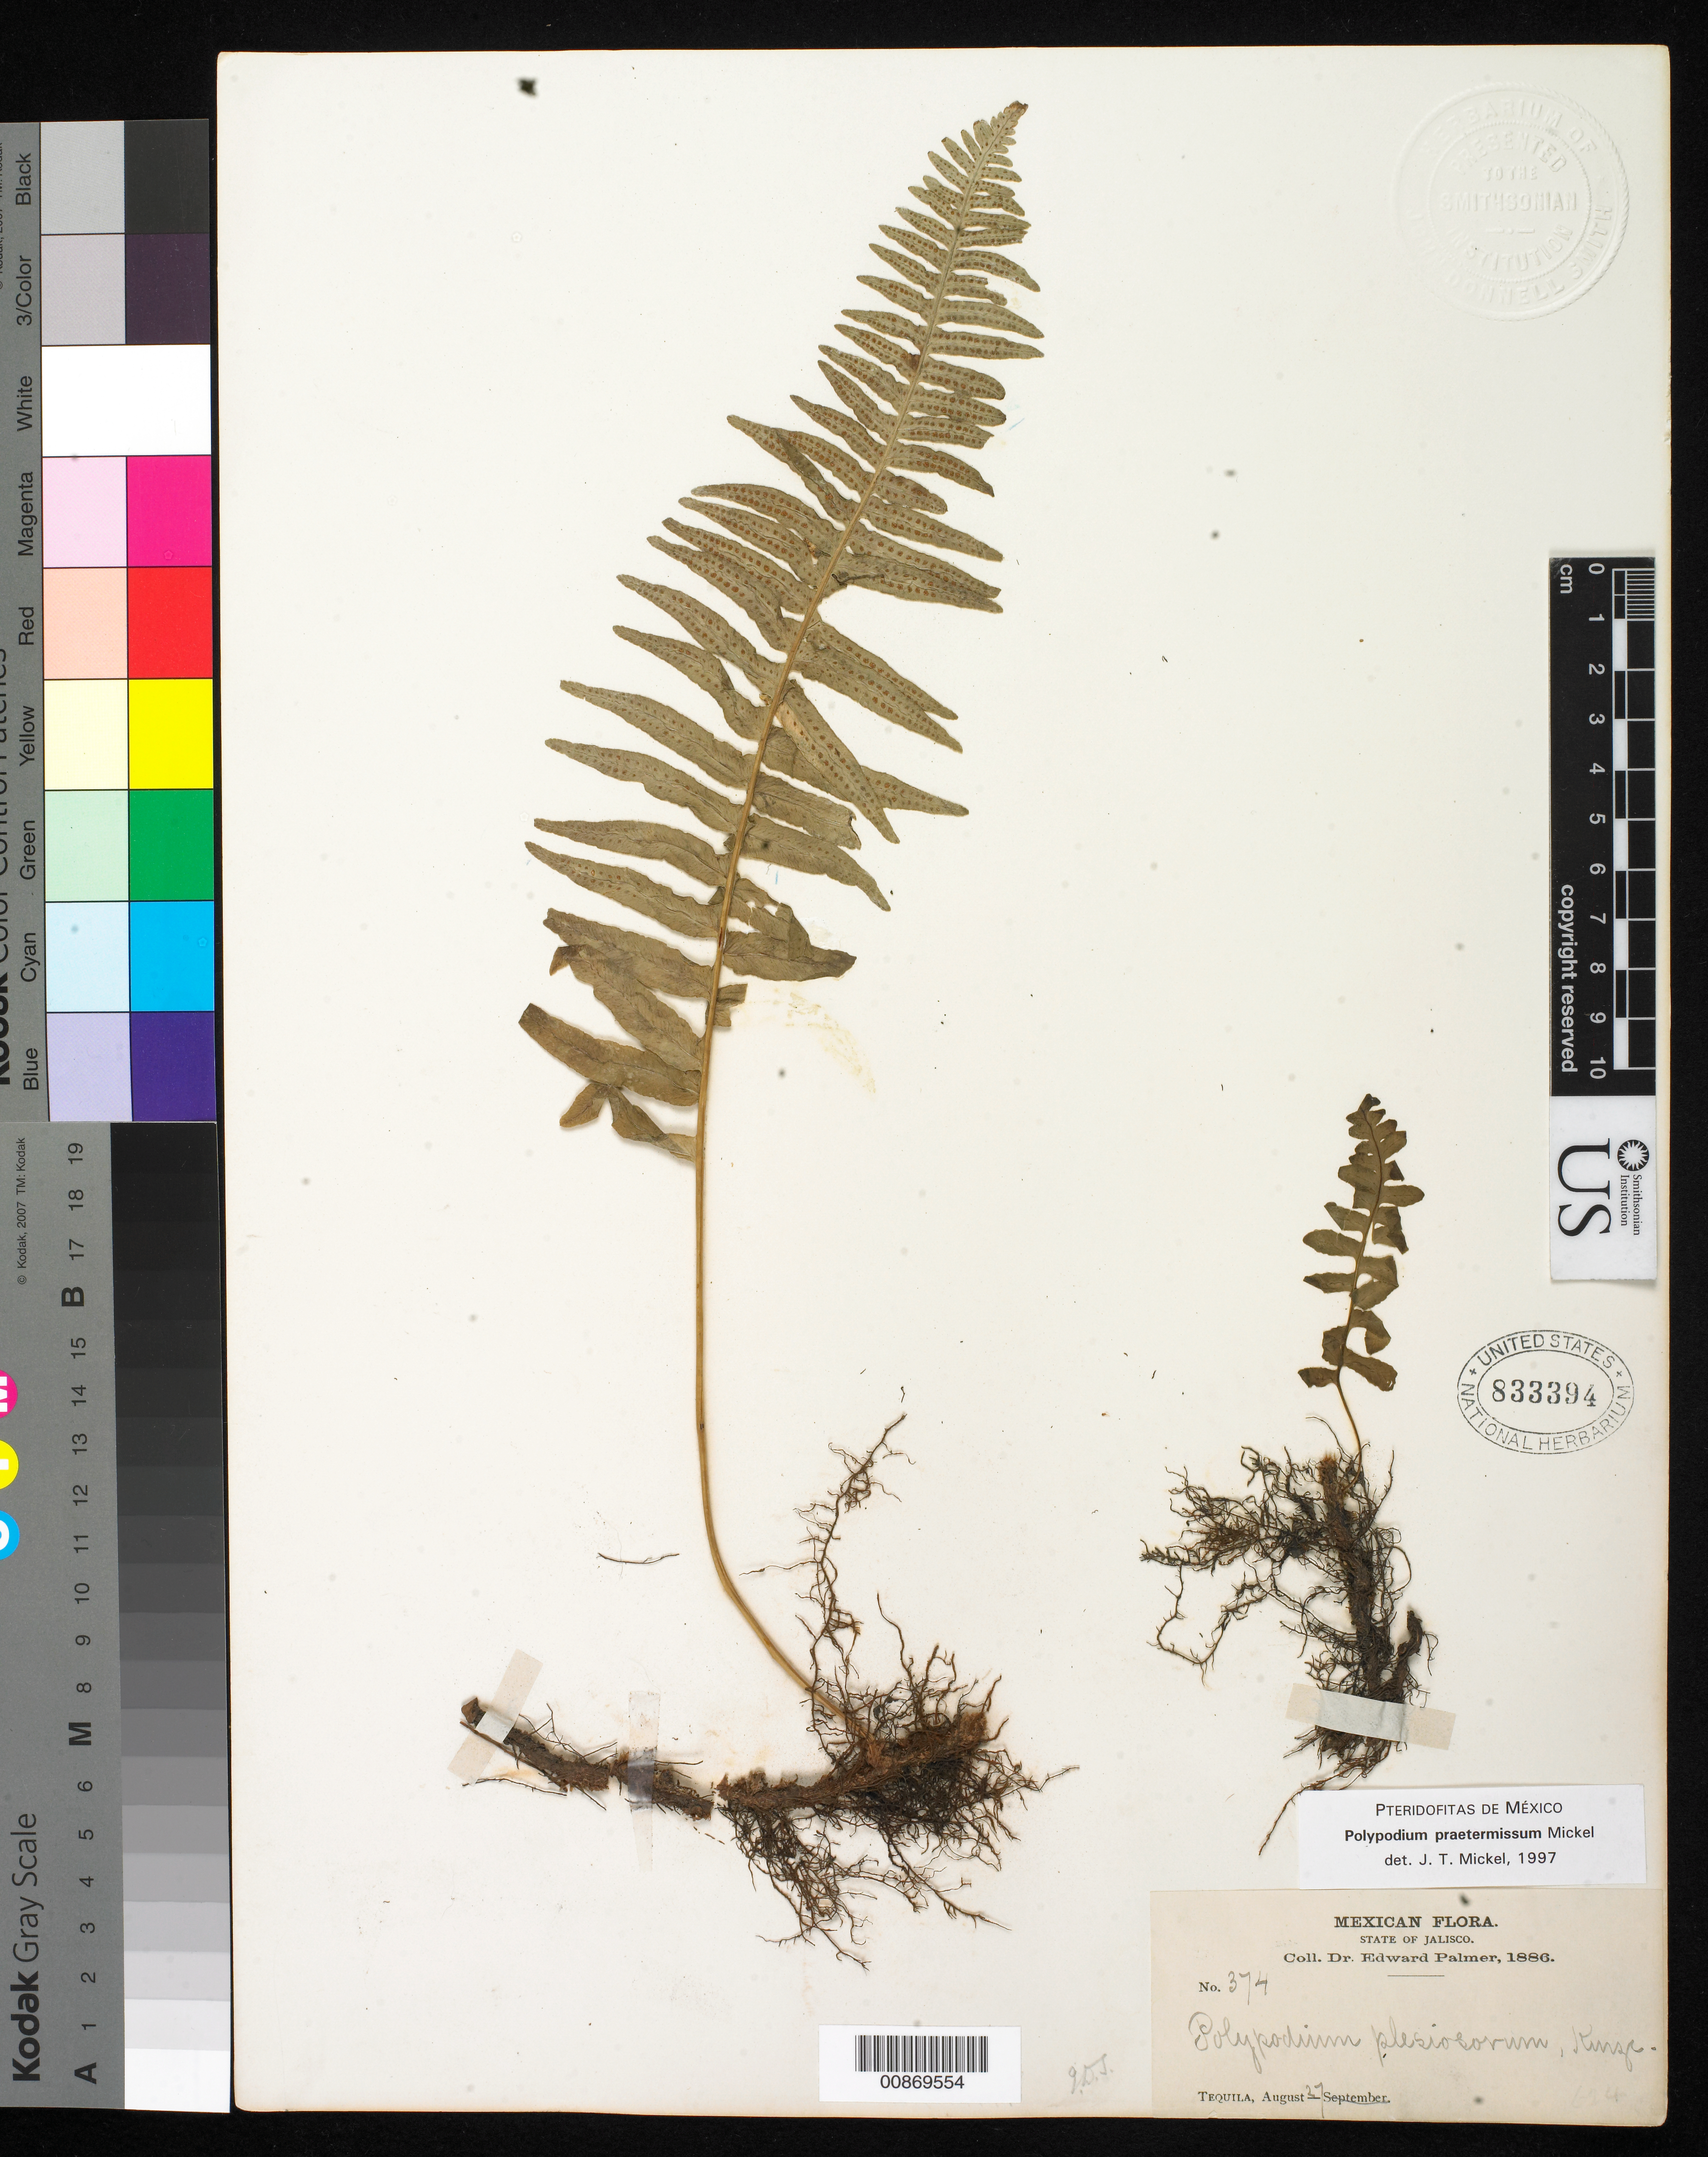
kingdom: Plantae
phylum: Tracheophyta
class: Polypodiopsida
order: Polypodiales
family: Polypodiaceae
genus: Polypodium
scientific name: Polypodium praetermissum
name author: Mickel & Tejero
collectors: E. Palmer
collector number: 374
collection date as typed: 27 Aug 1886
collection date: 1886-08-27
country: Mexico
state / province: Jalisco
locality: Tequila, Jalisco.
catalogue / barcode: US 833394